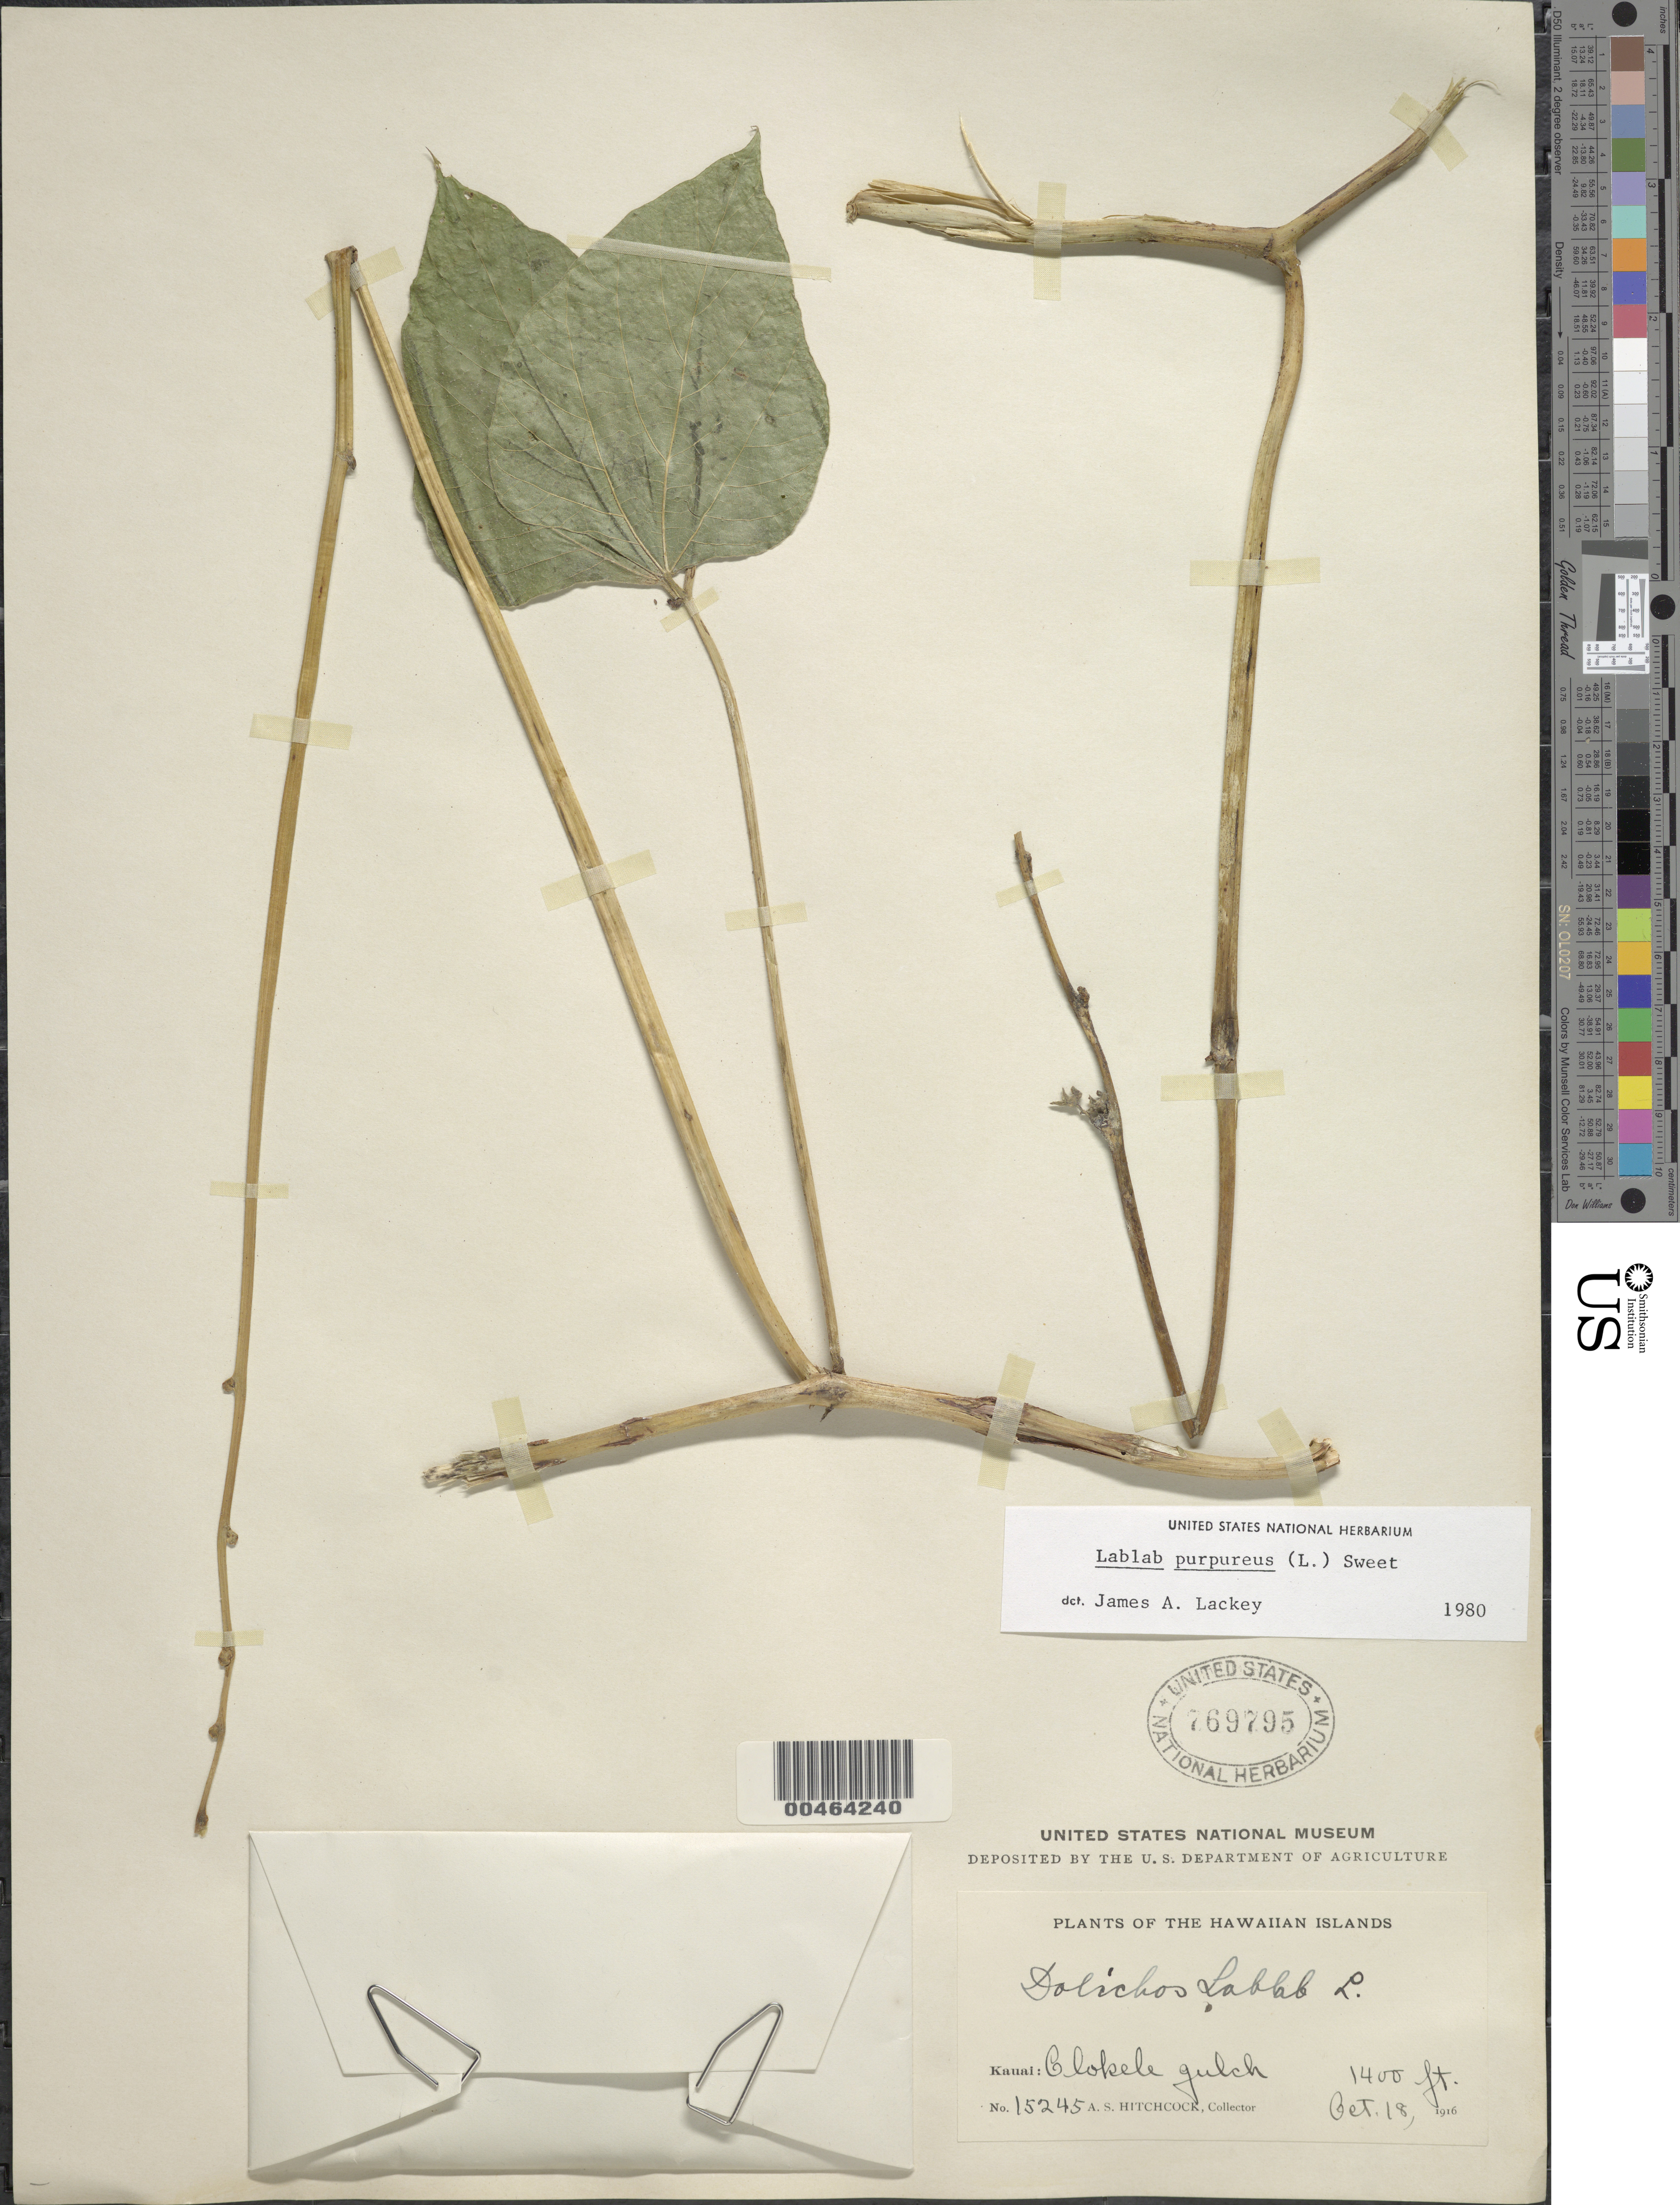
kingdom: Plantae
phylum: Tracheophyta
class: Magnoliopsida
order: Fabales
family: Fabaceae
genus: Lablab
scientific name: Lablab purpureus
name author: (L.) Sweet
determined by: Lackey, James A.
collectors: A. S. Hitchcock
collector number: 15245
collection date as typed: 18 Oct 1916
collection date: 1916-10-18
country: United States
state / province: Hawaii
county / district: Kauai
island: Kaua'i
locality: Olokele Gulch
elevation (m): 427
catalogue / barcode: US 769795